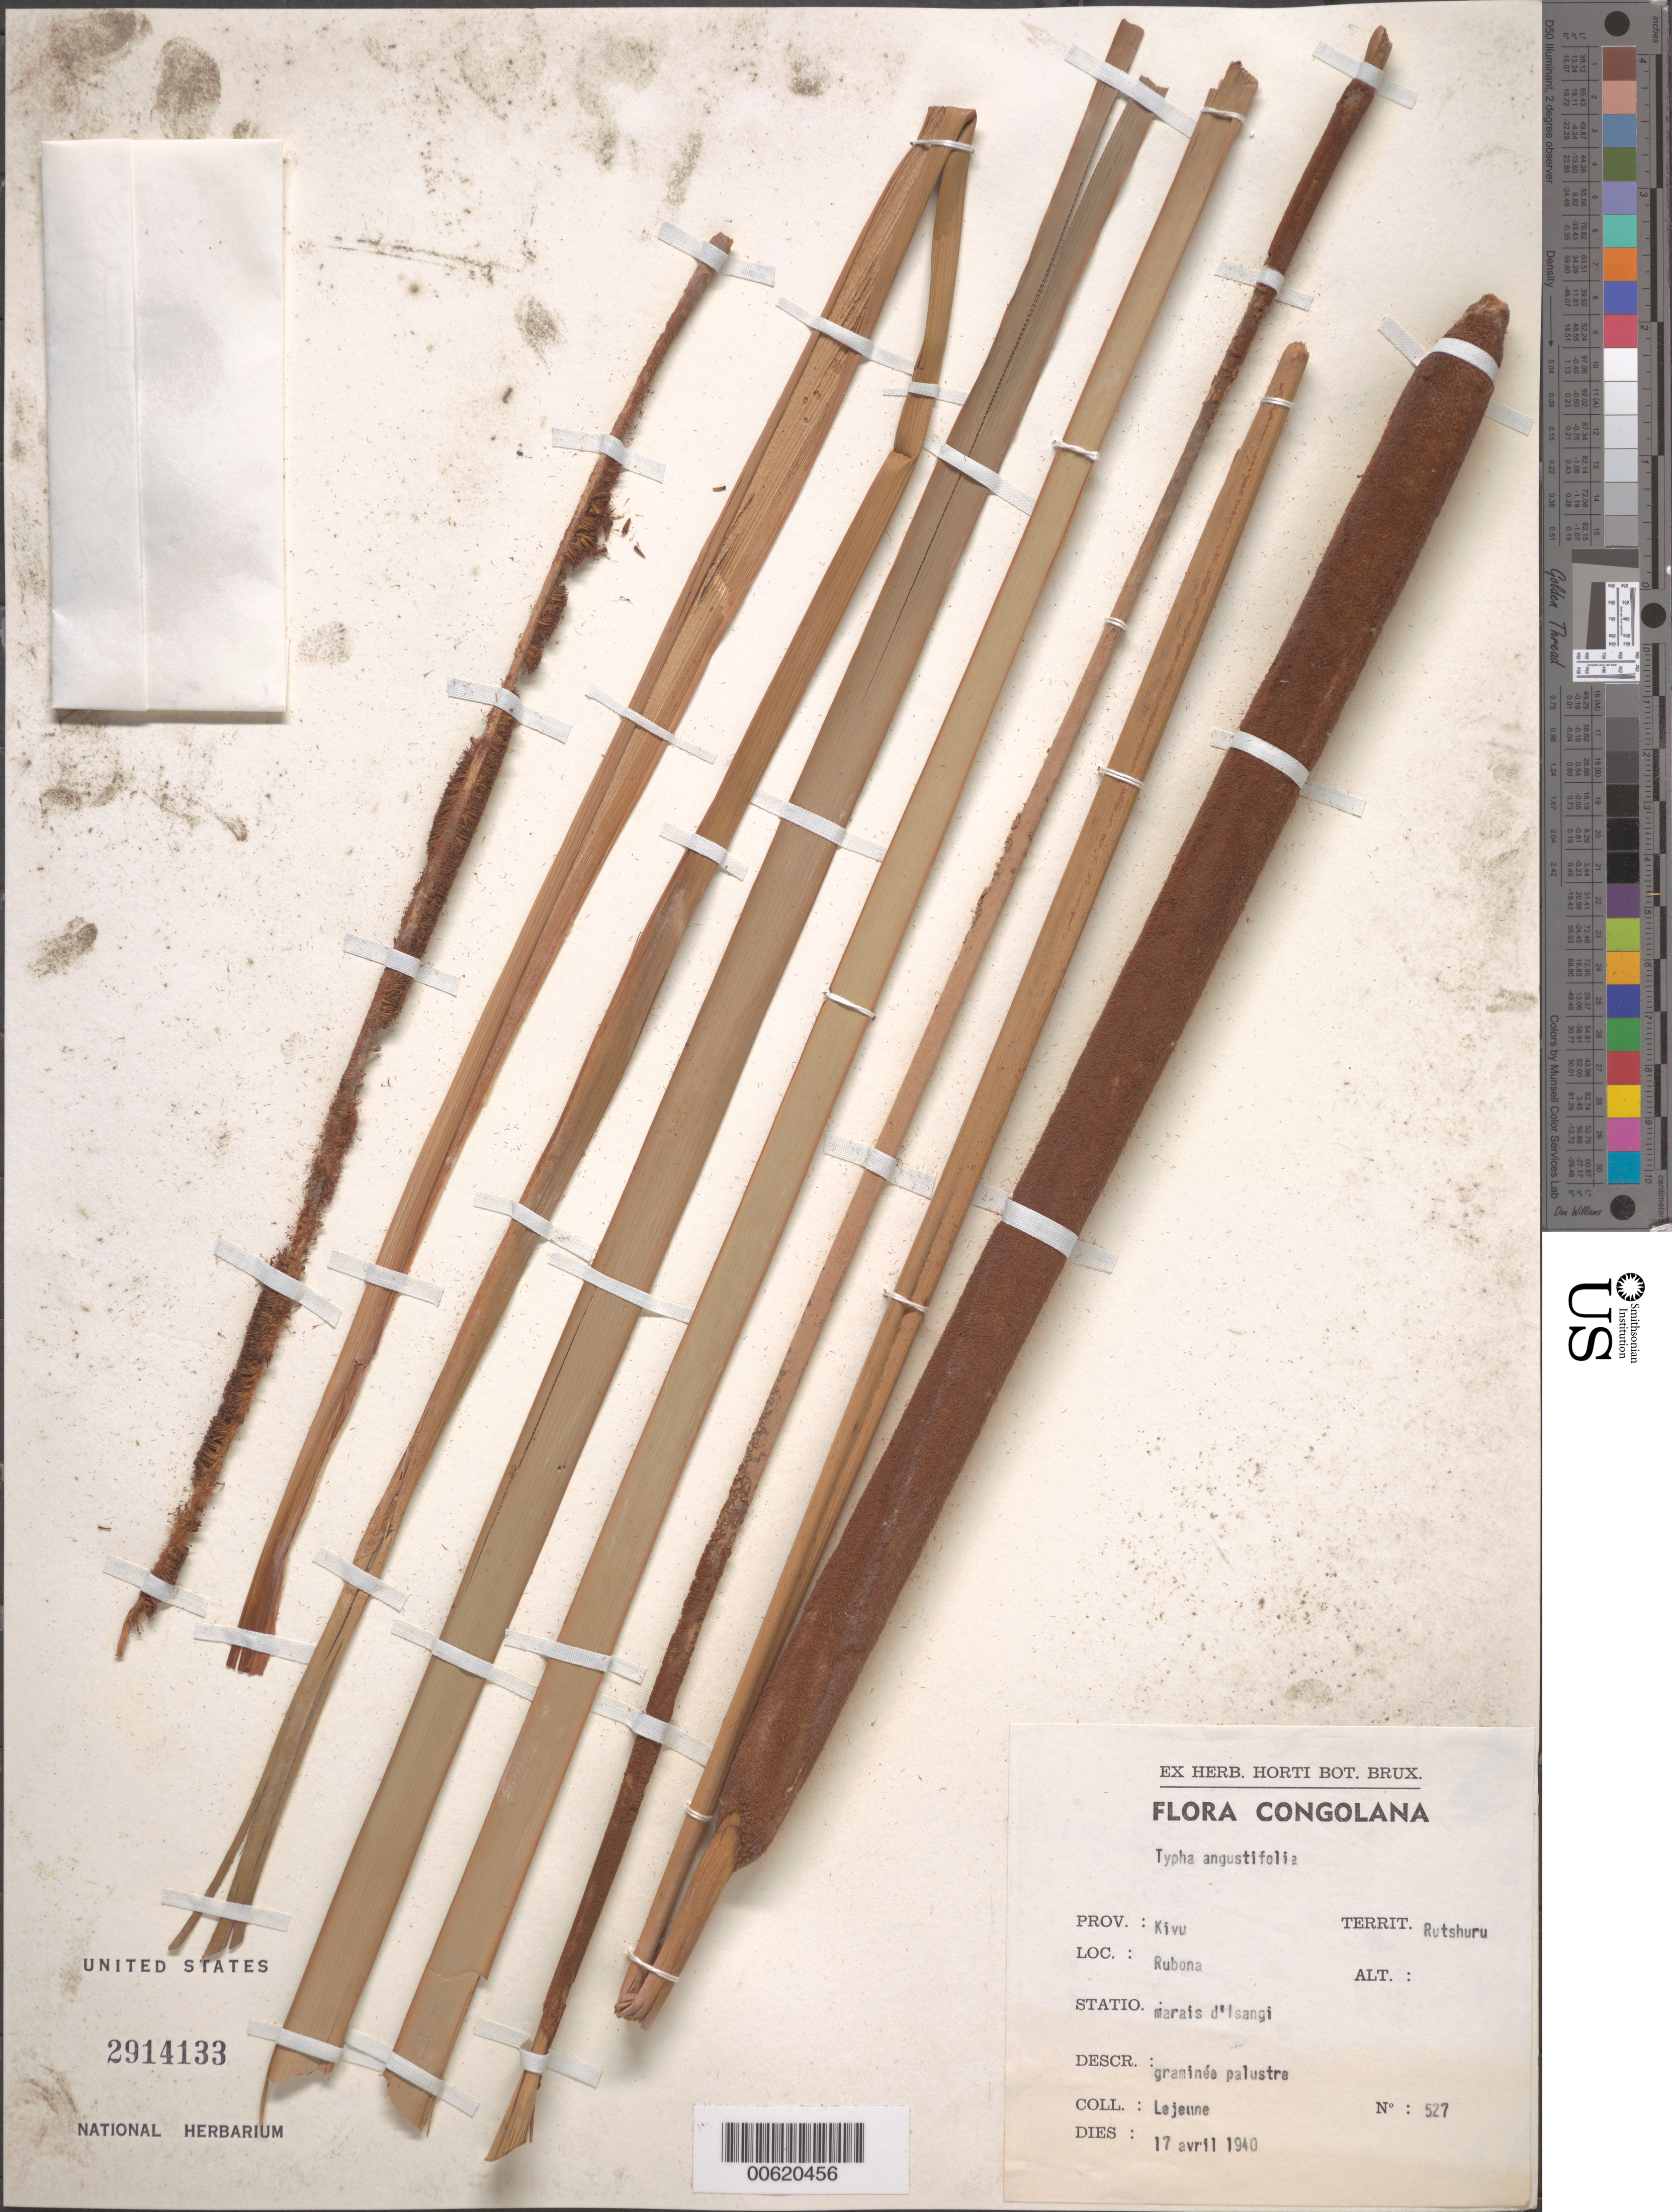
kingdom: Plantae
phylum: Tracheophyta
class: Liliopsida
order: Poales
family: Typhaceae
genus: Typha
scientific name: Typha angustifolia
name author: L.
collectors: -. Lejeune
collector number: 527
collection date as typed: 17 Apr 1940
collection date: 1940-04-17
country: Congo, Democratic Republic of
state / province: Nord-Kivu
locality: Kivu, Rubona, Rutshuru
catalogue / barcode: US 2914133